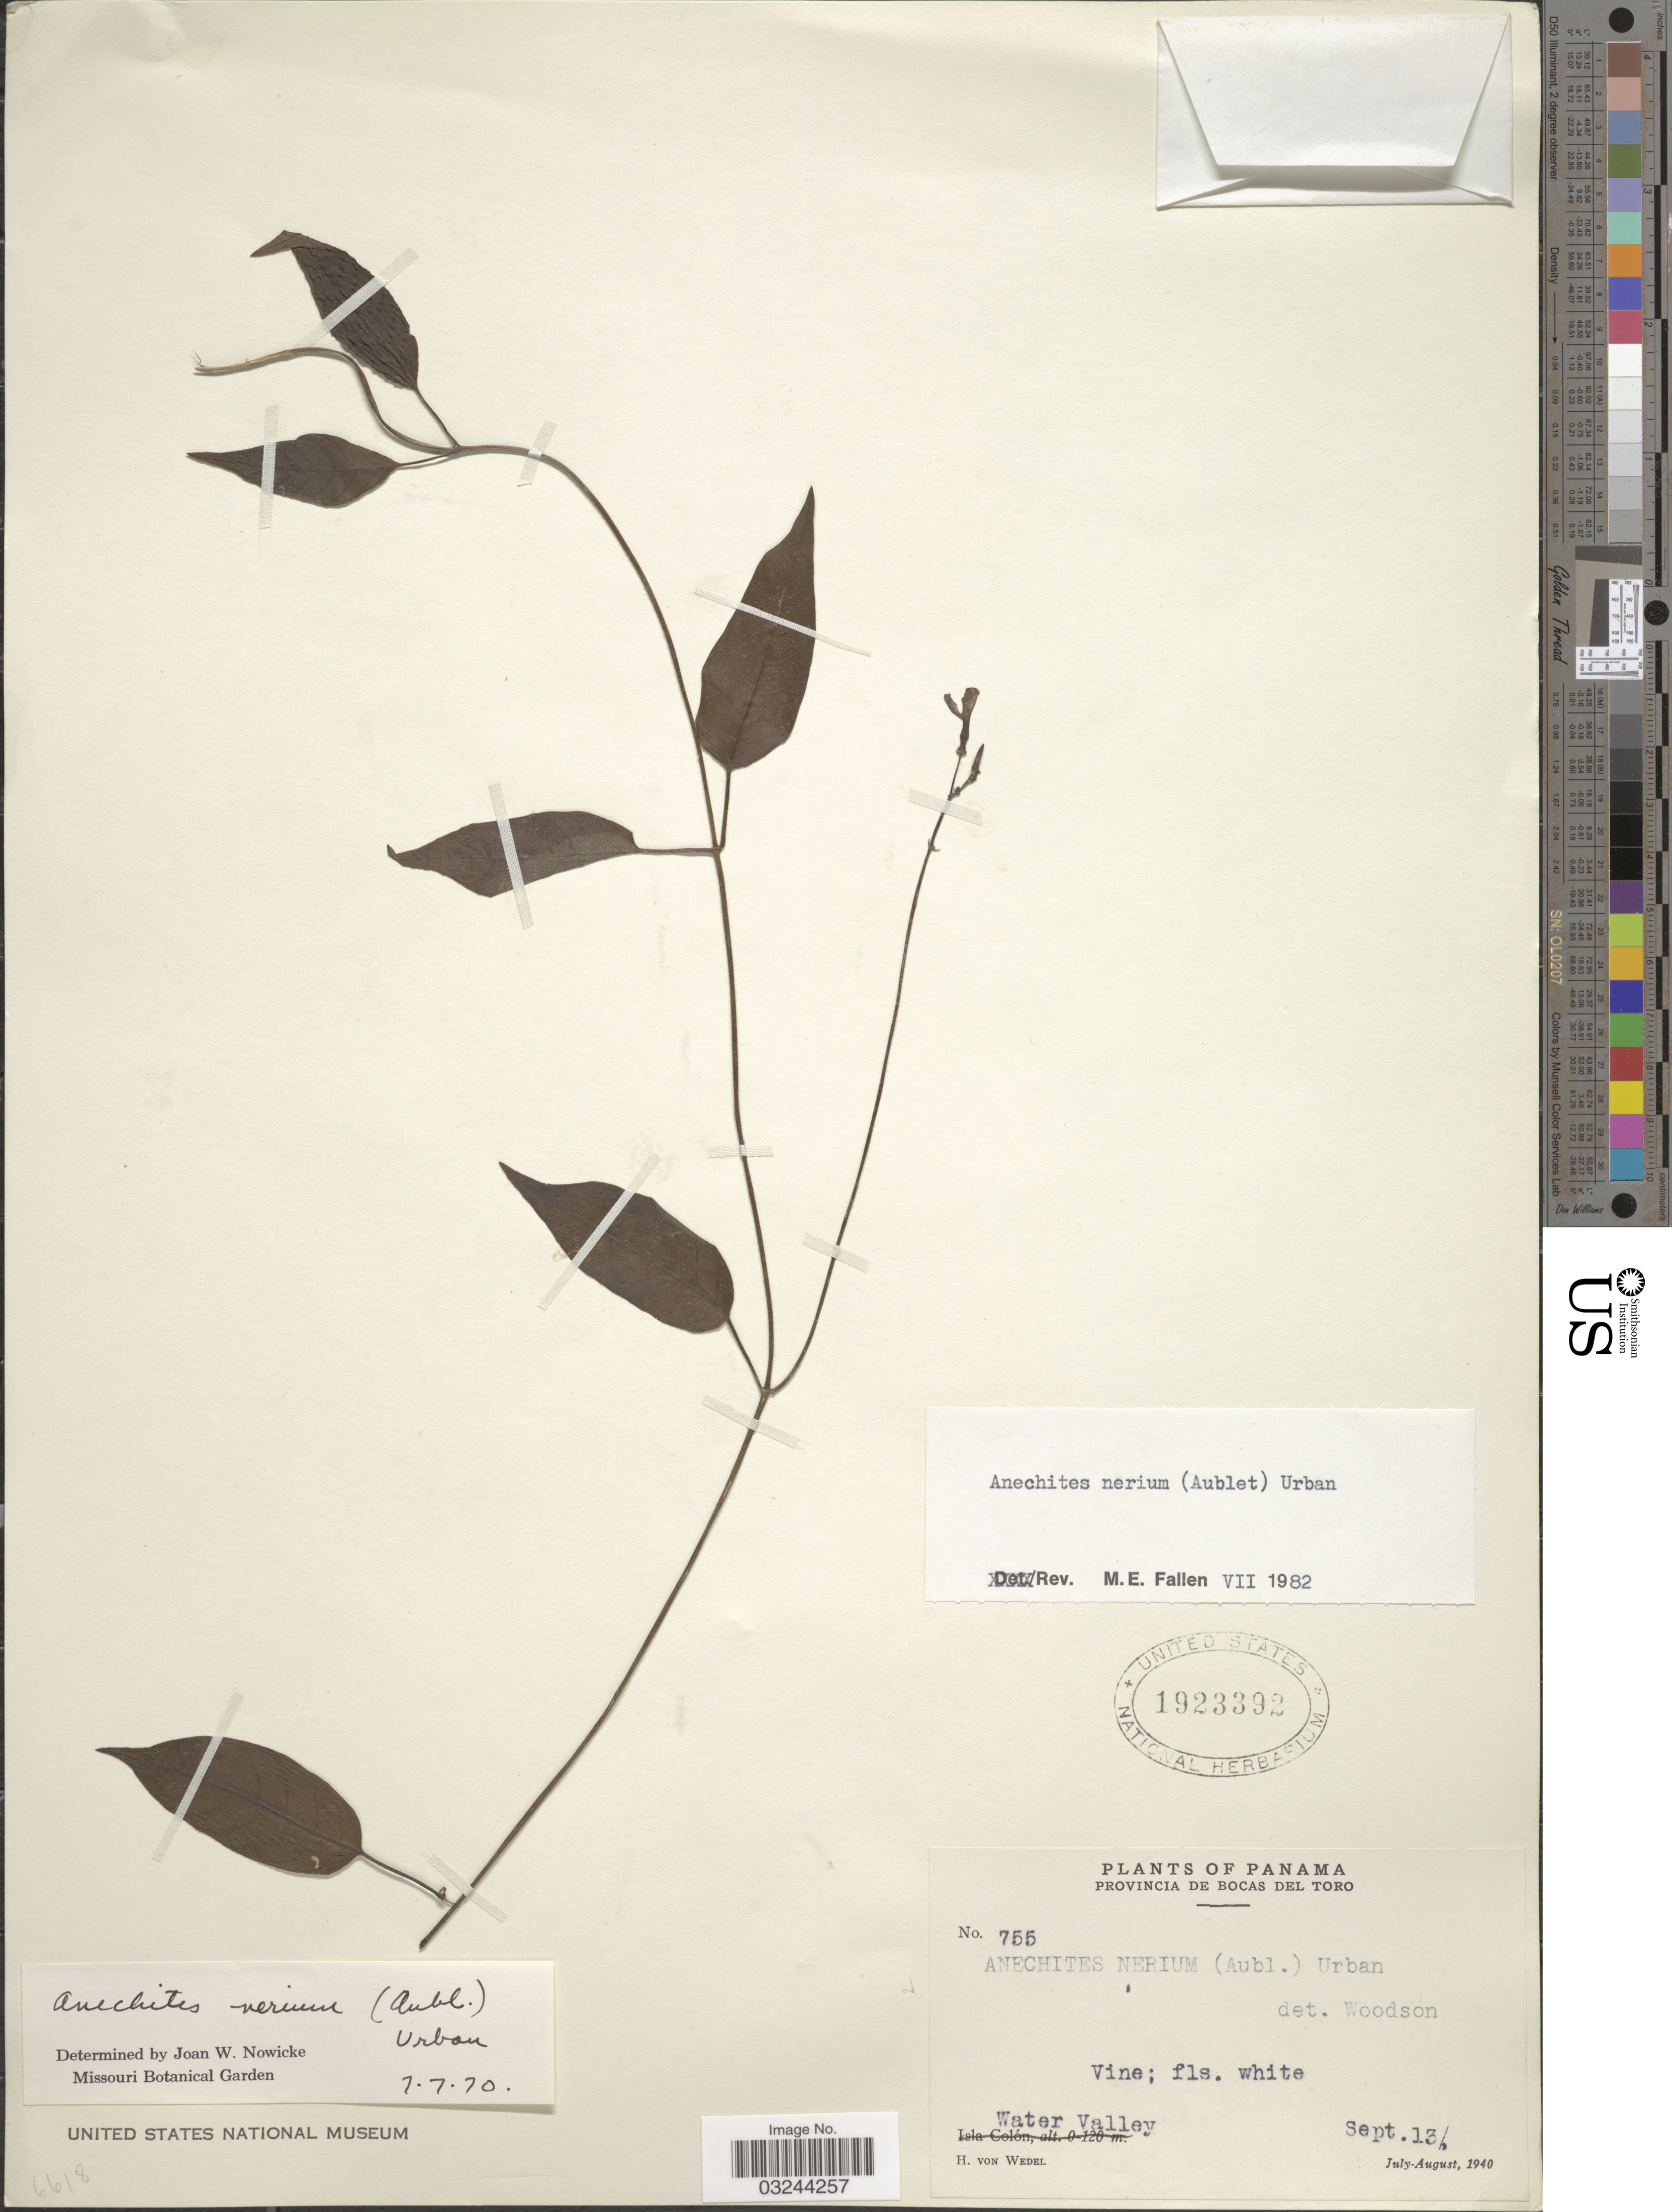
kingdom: Plantae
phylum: Tracheophyta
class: Magnoliopsida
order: Gentianales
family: Apocynaceae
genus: Anechites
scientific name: Anechites nerium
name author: (Aubl.) Urb.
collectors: H. von Wedel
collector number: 755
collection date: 1940-09-13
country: Panama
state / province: Bocas del Toro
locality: Water Valley.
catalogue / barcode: US 1923392